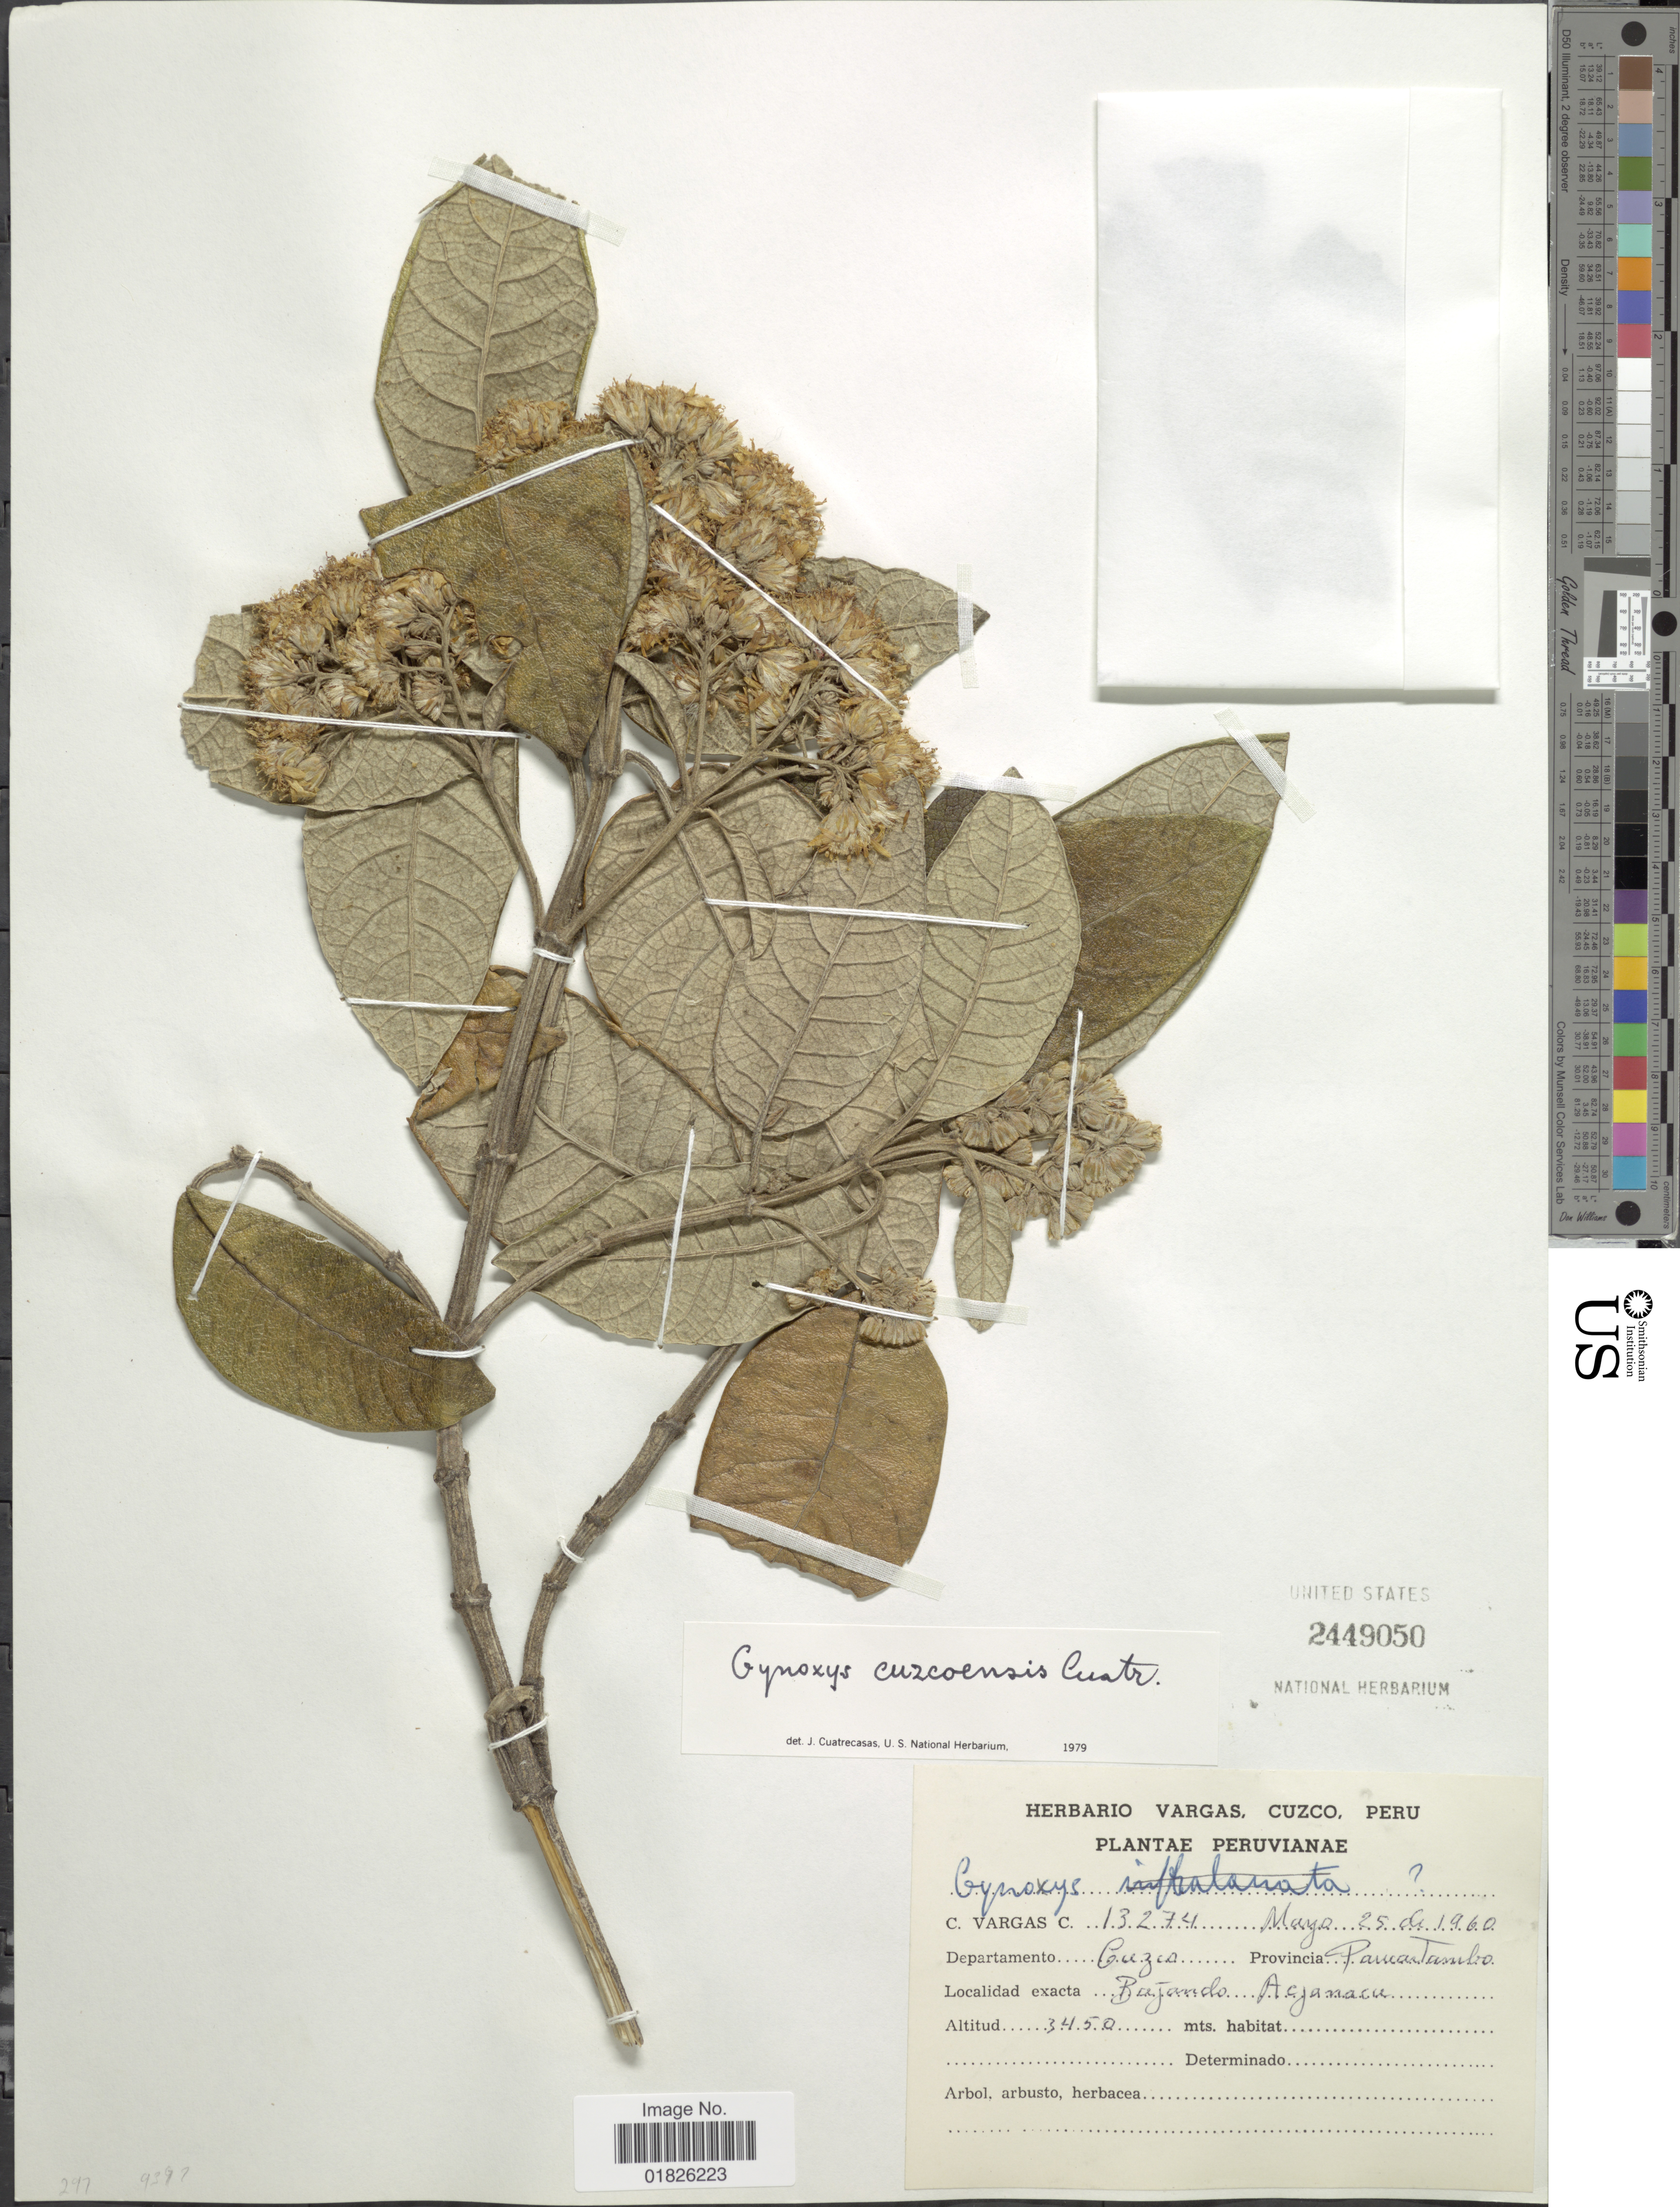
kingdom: Plantae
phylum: Tracheophyta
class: Magnoliopsida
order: Asterales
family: Asteraceae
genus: Gynoxys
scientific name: Gynoxys cuzcoensis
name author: Cuatrec.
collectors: C. Vargas Calderón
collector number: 13274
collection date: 1960-05-25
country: Peru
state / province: Cusco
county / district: Paucartambo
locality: Bajando Acjanacu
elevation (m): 3450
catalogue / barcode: US 2449050